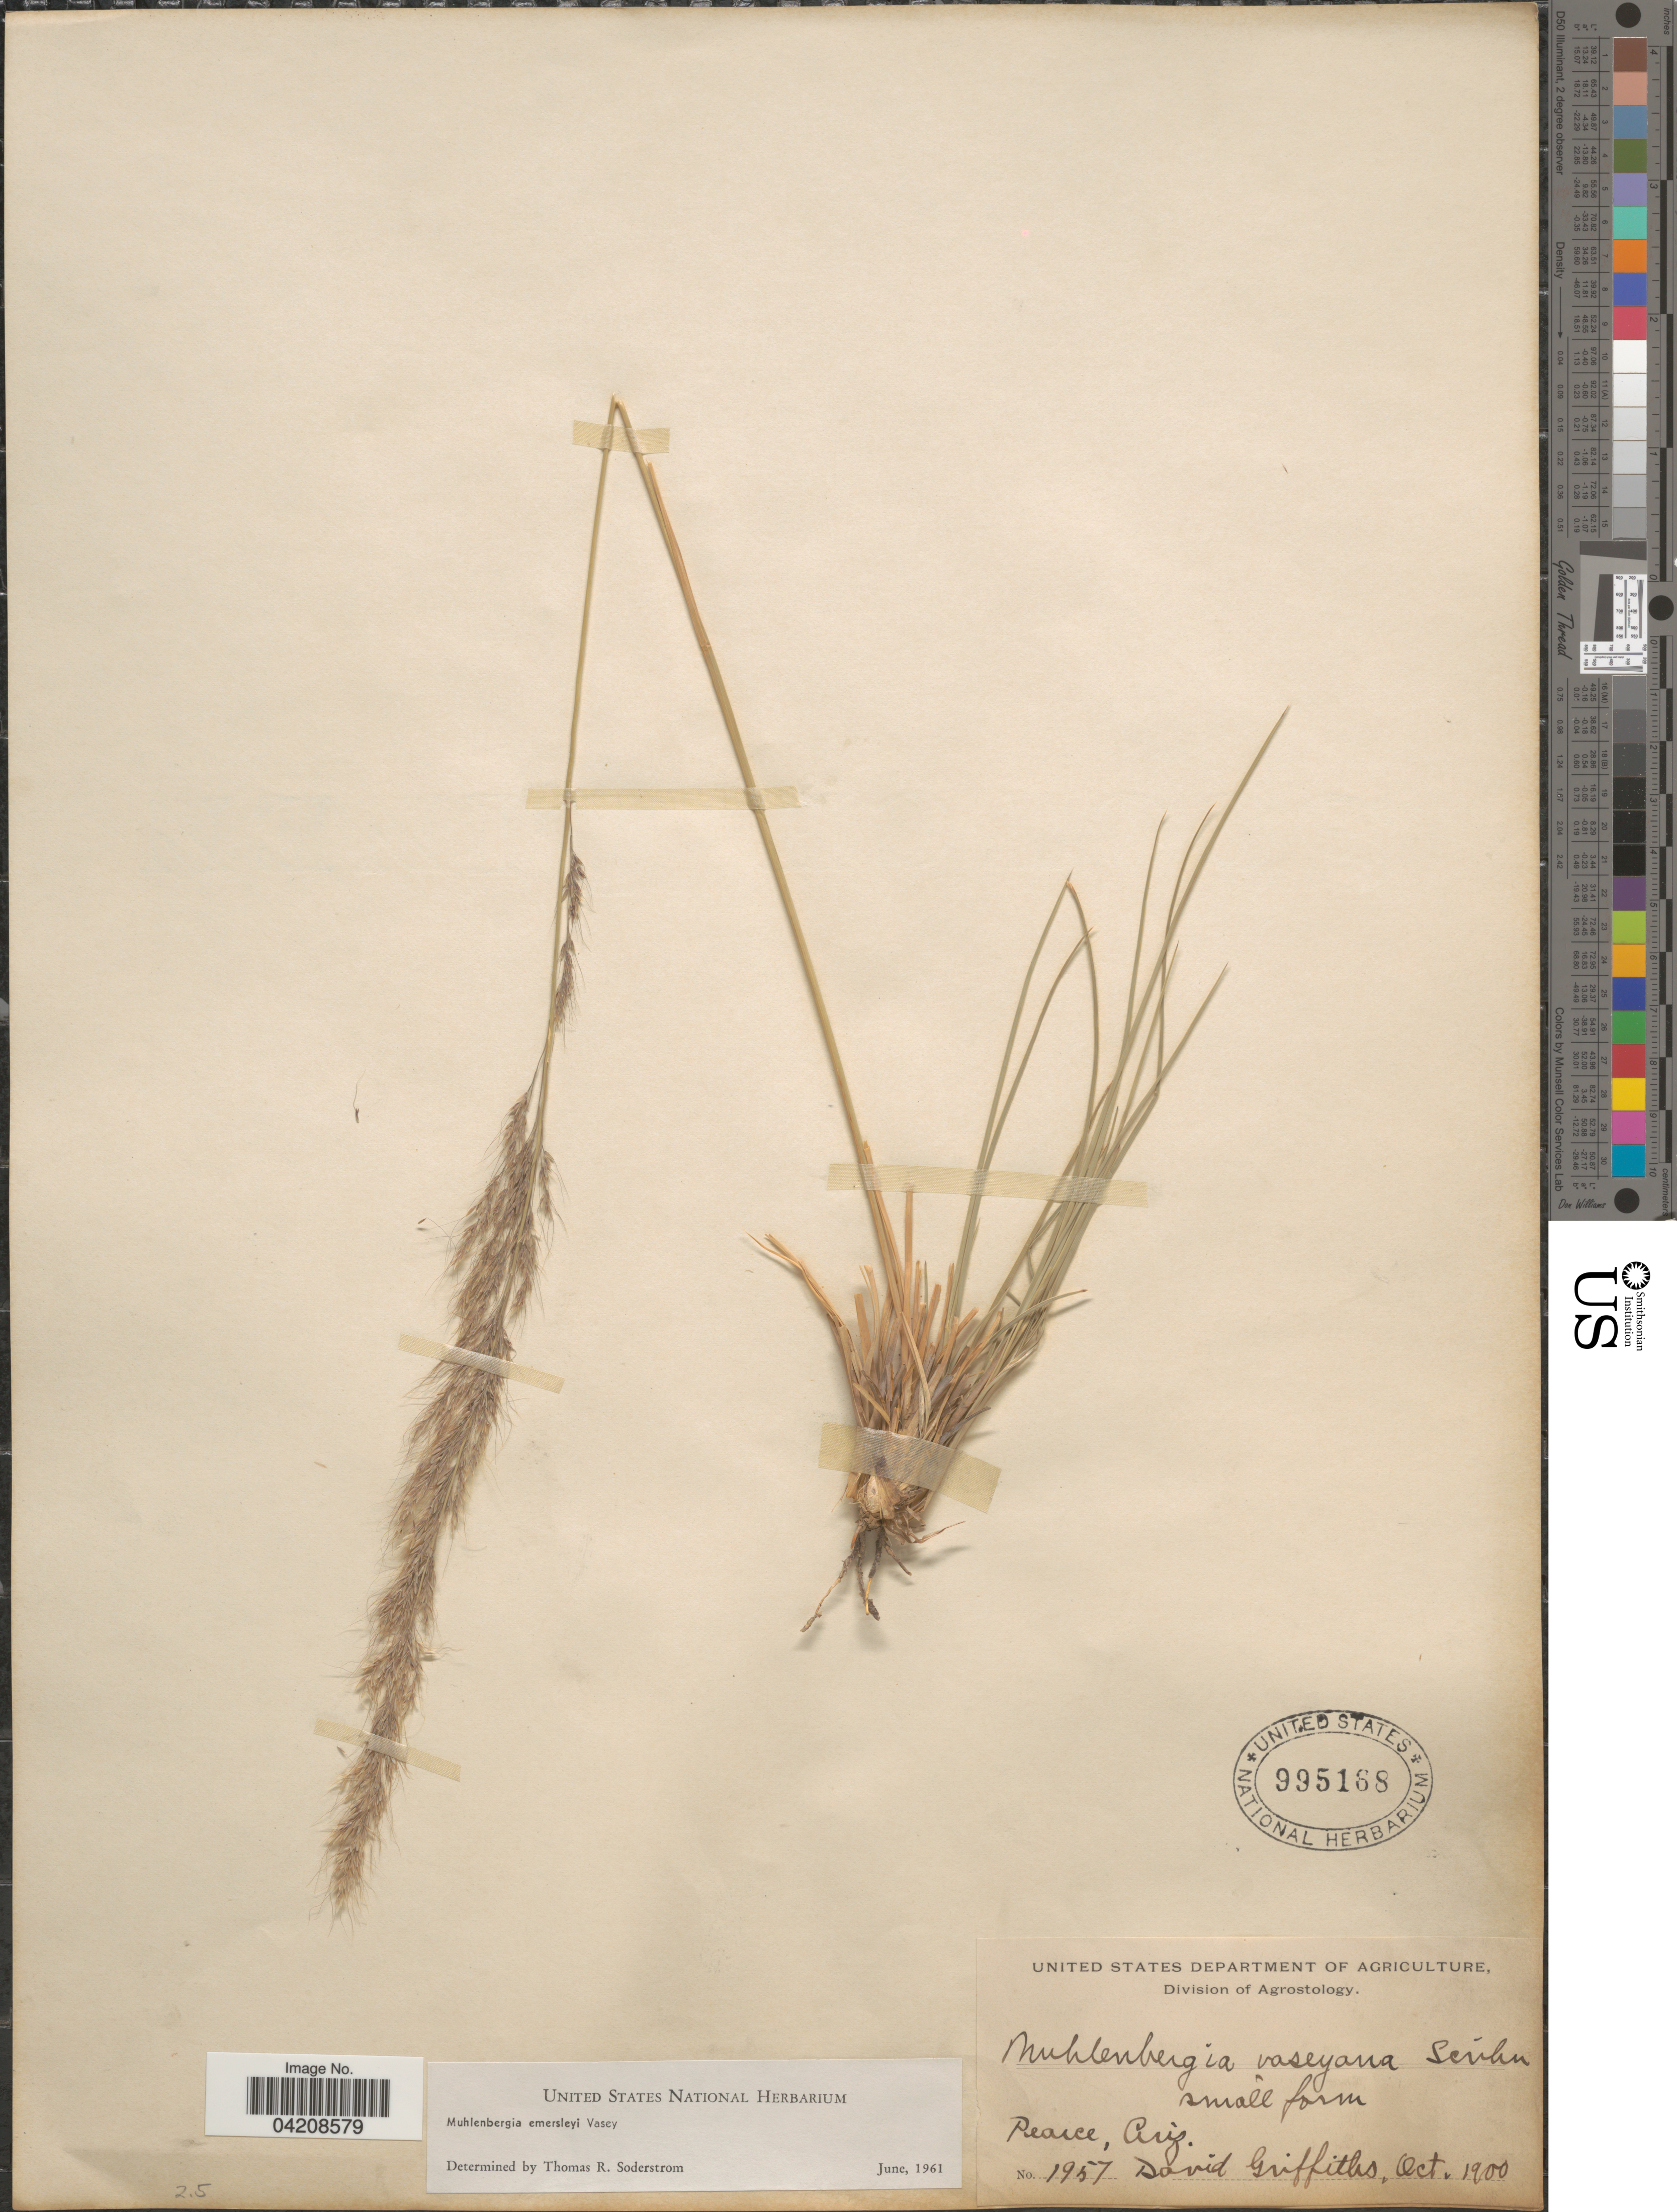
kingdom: Plantae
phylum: Tracheophyta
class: Liliopsida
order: Poales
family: Poaceae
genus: Muhlenbergia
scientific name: Muhlenbergia emersleyi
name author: Vasey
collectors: D. Griffiths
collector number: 1957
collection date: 1900-10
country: United States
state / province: Arizona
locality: Pearce.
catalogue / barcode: US 995168